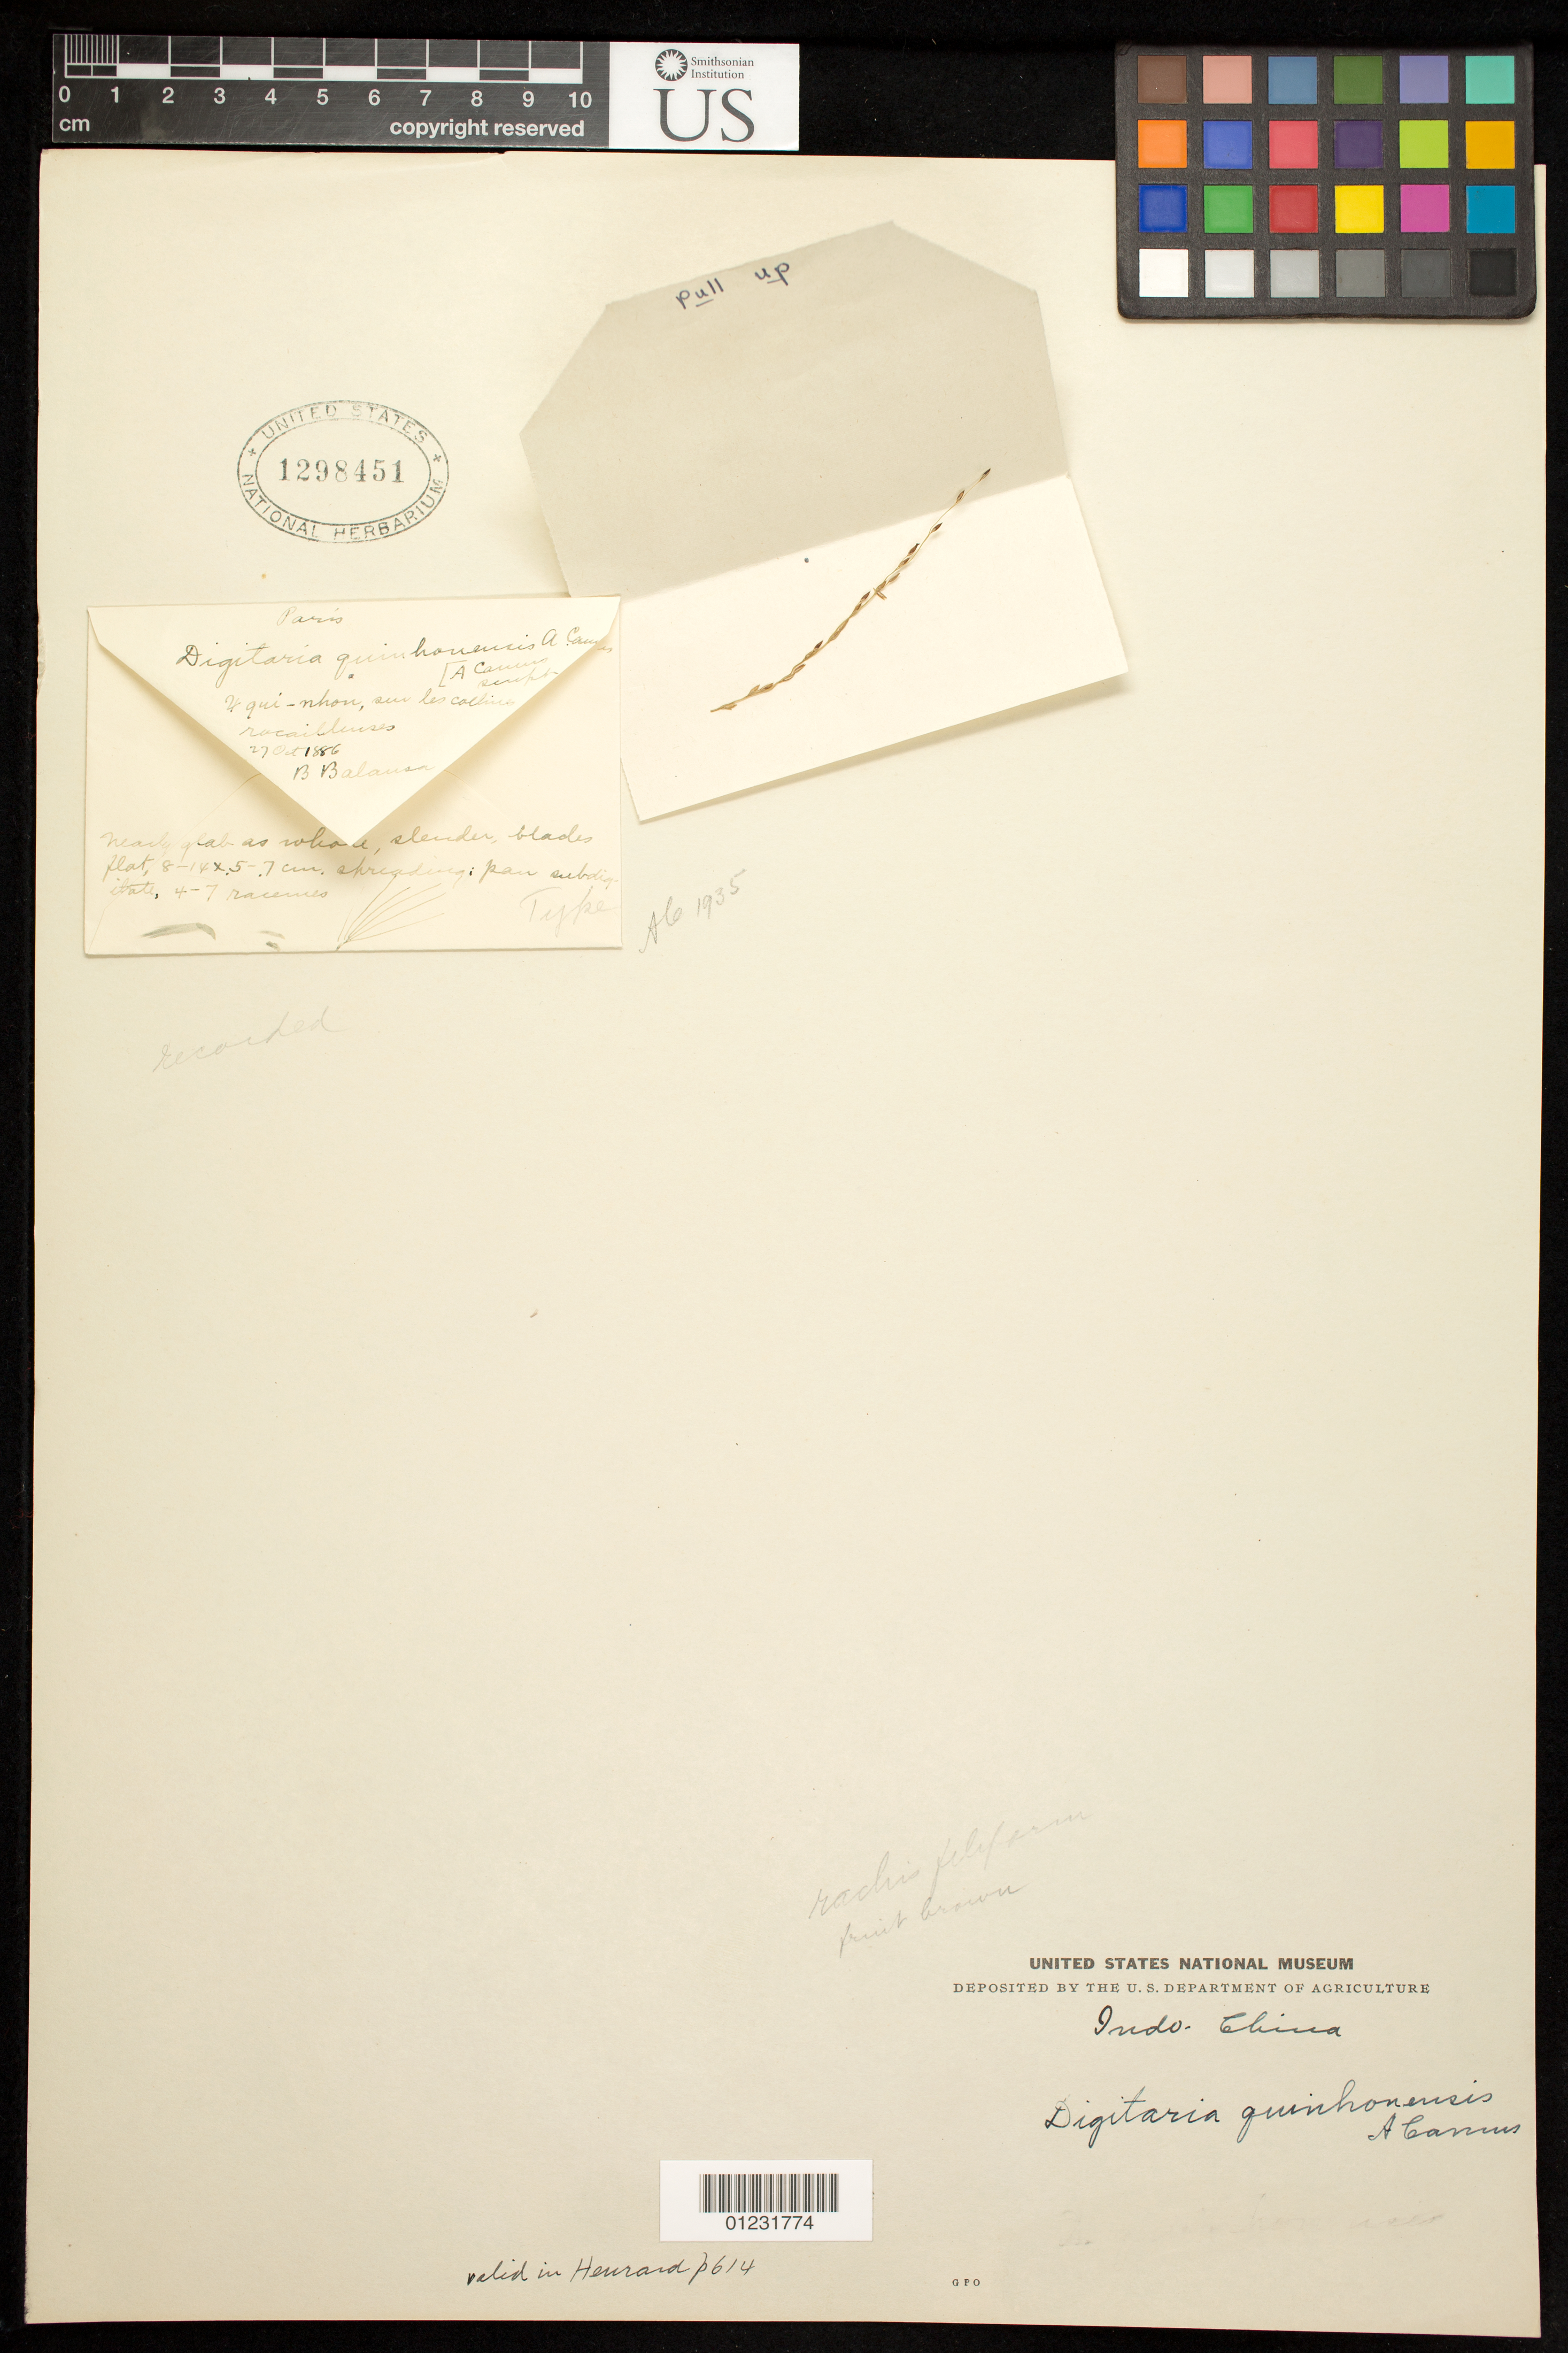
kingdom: Plantae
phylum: Tracheophyta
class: Liliopsida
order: Poales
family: Poaceae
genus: Digitaria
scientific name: Digitaria quinhonensis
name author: A. Camus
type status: Isotype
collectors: B. Balansa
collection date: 1886-10-27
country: Vietnam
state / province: Annam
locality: Quinhon.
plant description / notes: Fragmentary material of type specimen ex herb. Paris.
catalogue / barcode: US 1298451